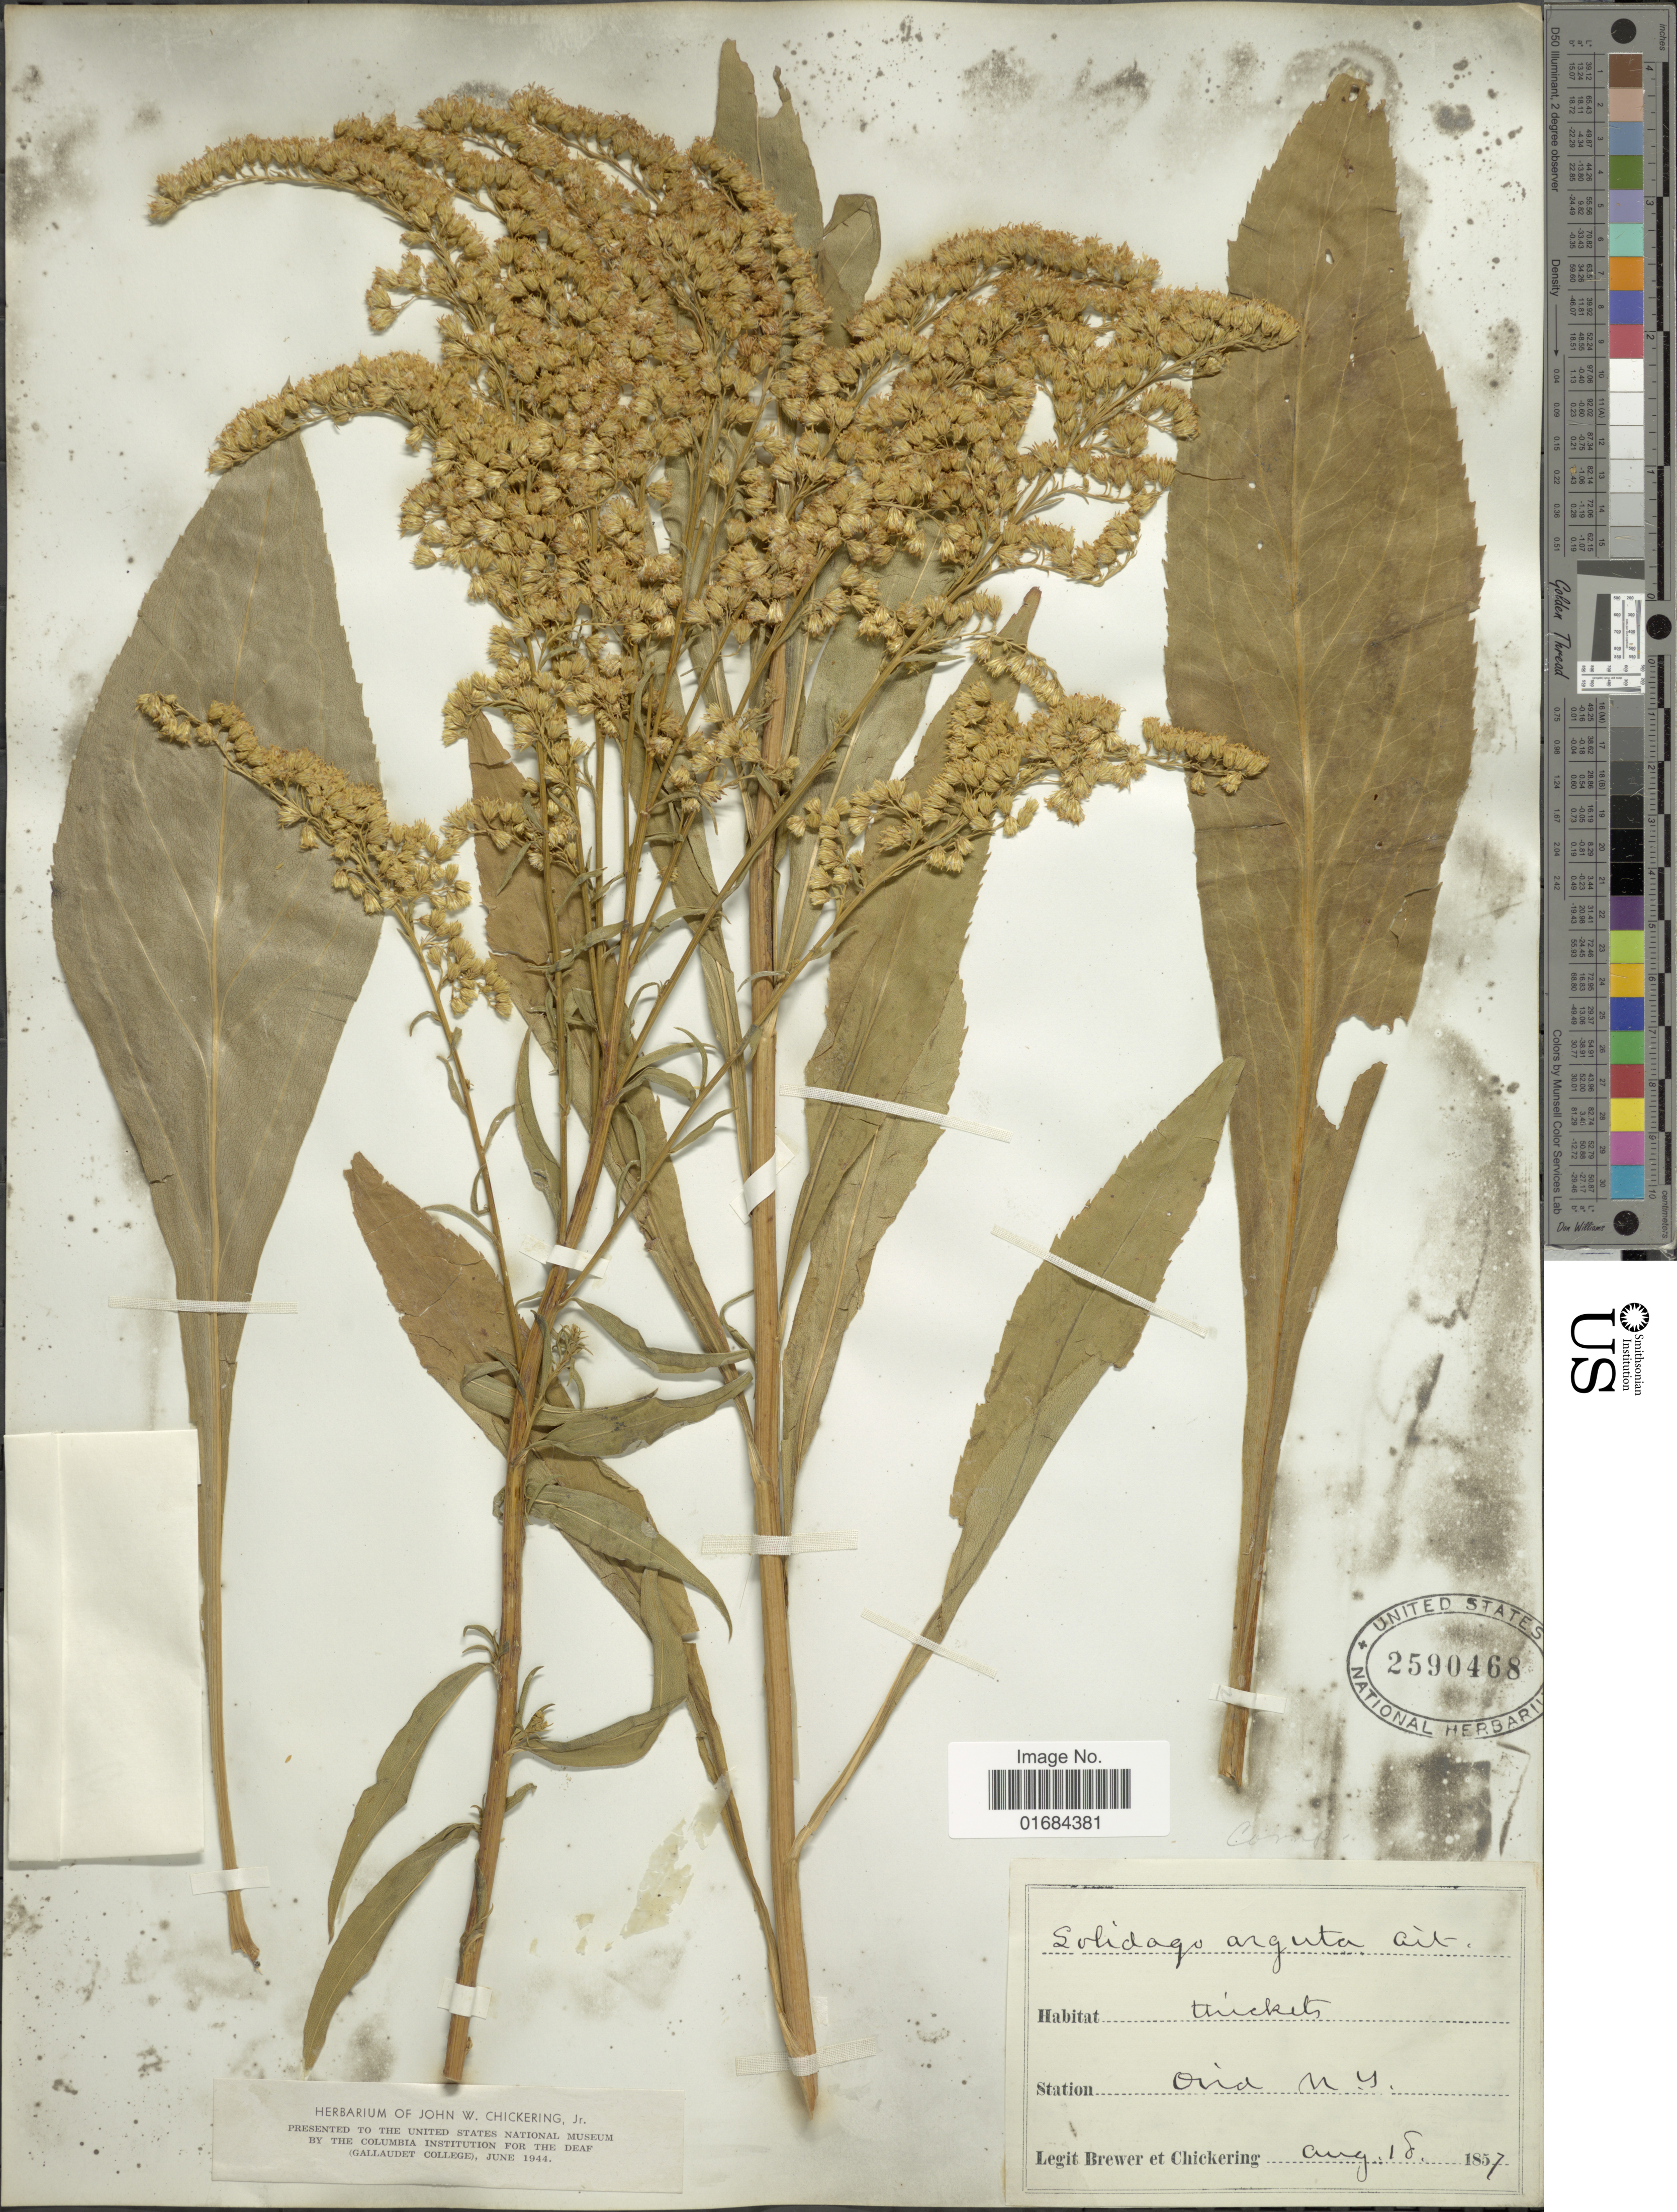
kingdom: Plantae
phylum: Tracheophyta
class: Magnoliopsida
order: Asterales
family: Asteraceae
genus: Solidago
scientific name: Solidago arguta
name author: Aiton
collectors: -. Brewer & -. Chickering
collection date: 1857-08-18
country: United States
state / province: New York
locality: Ovid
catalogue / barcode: US 2590468